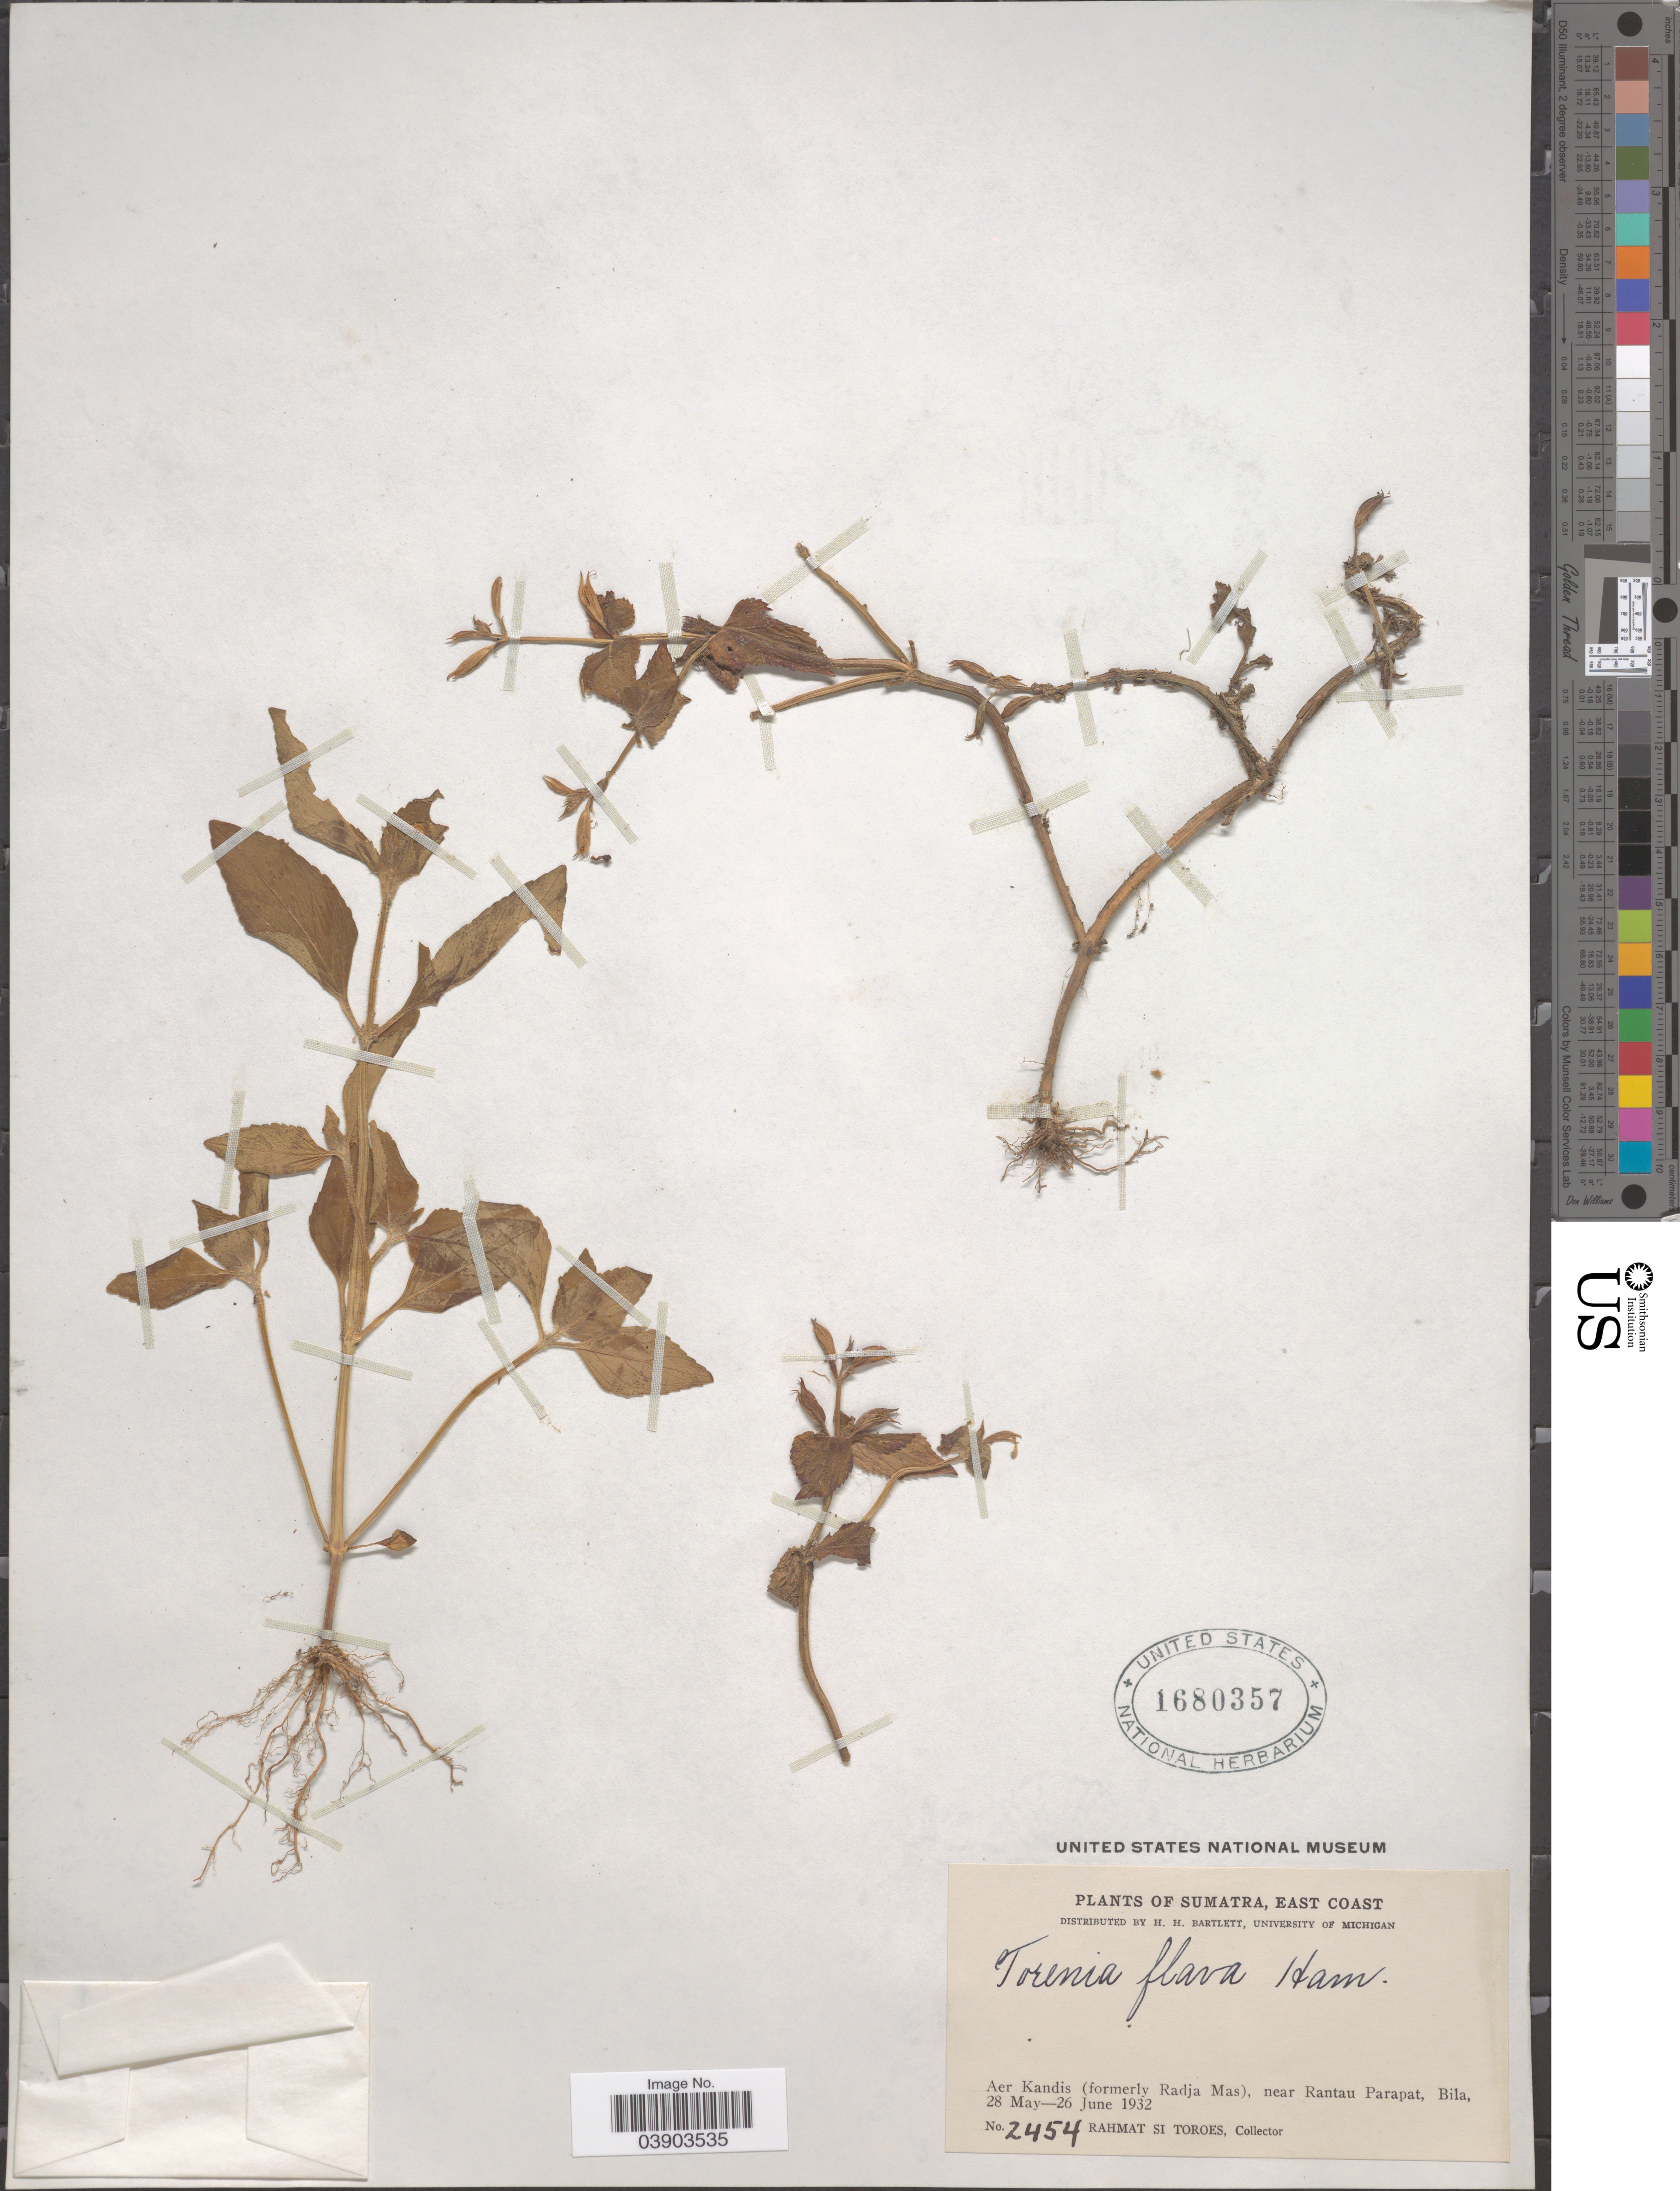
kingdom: Plantae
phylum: Tracheophyta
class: Magnoliopsida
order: Lamiales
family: Linderniaceae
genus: Torenia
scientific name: Torenia flava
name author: Ham.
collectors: Rahmat Si Boeea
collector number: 2454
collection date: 1932-05-28/1932-06-26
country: Indonesia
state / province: Sumatra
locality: East Coast. Aer Kandis (formerly Radja Mas), near Rantau Parapat, Bila.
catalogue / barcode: US 1680357